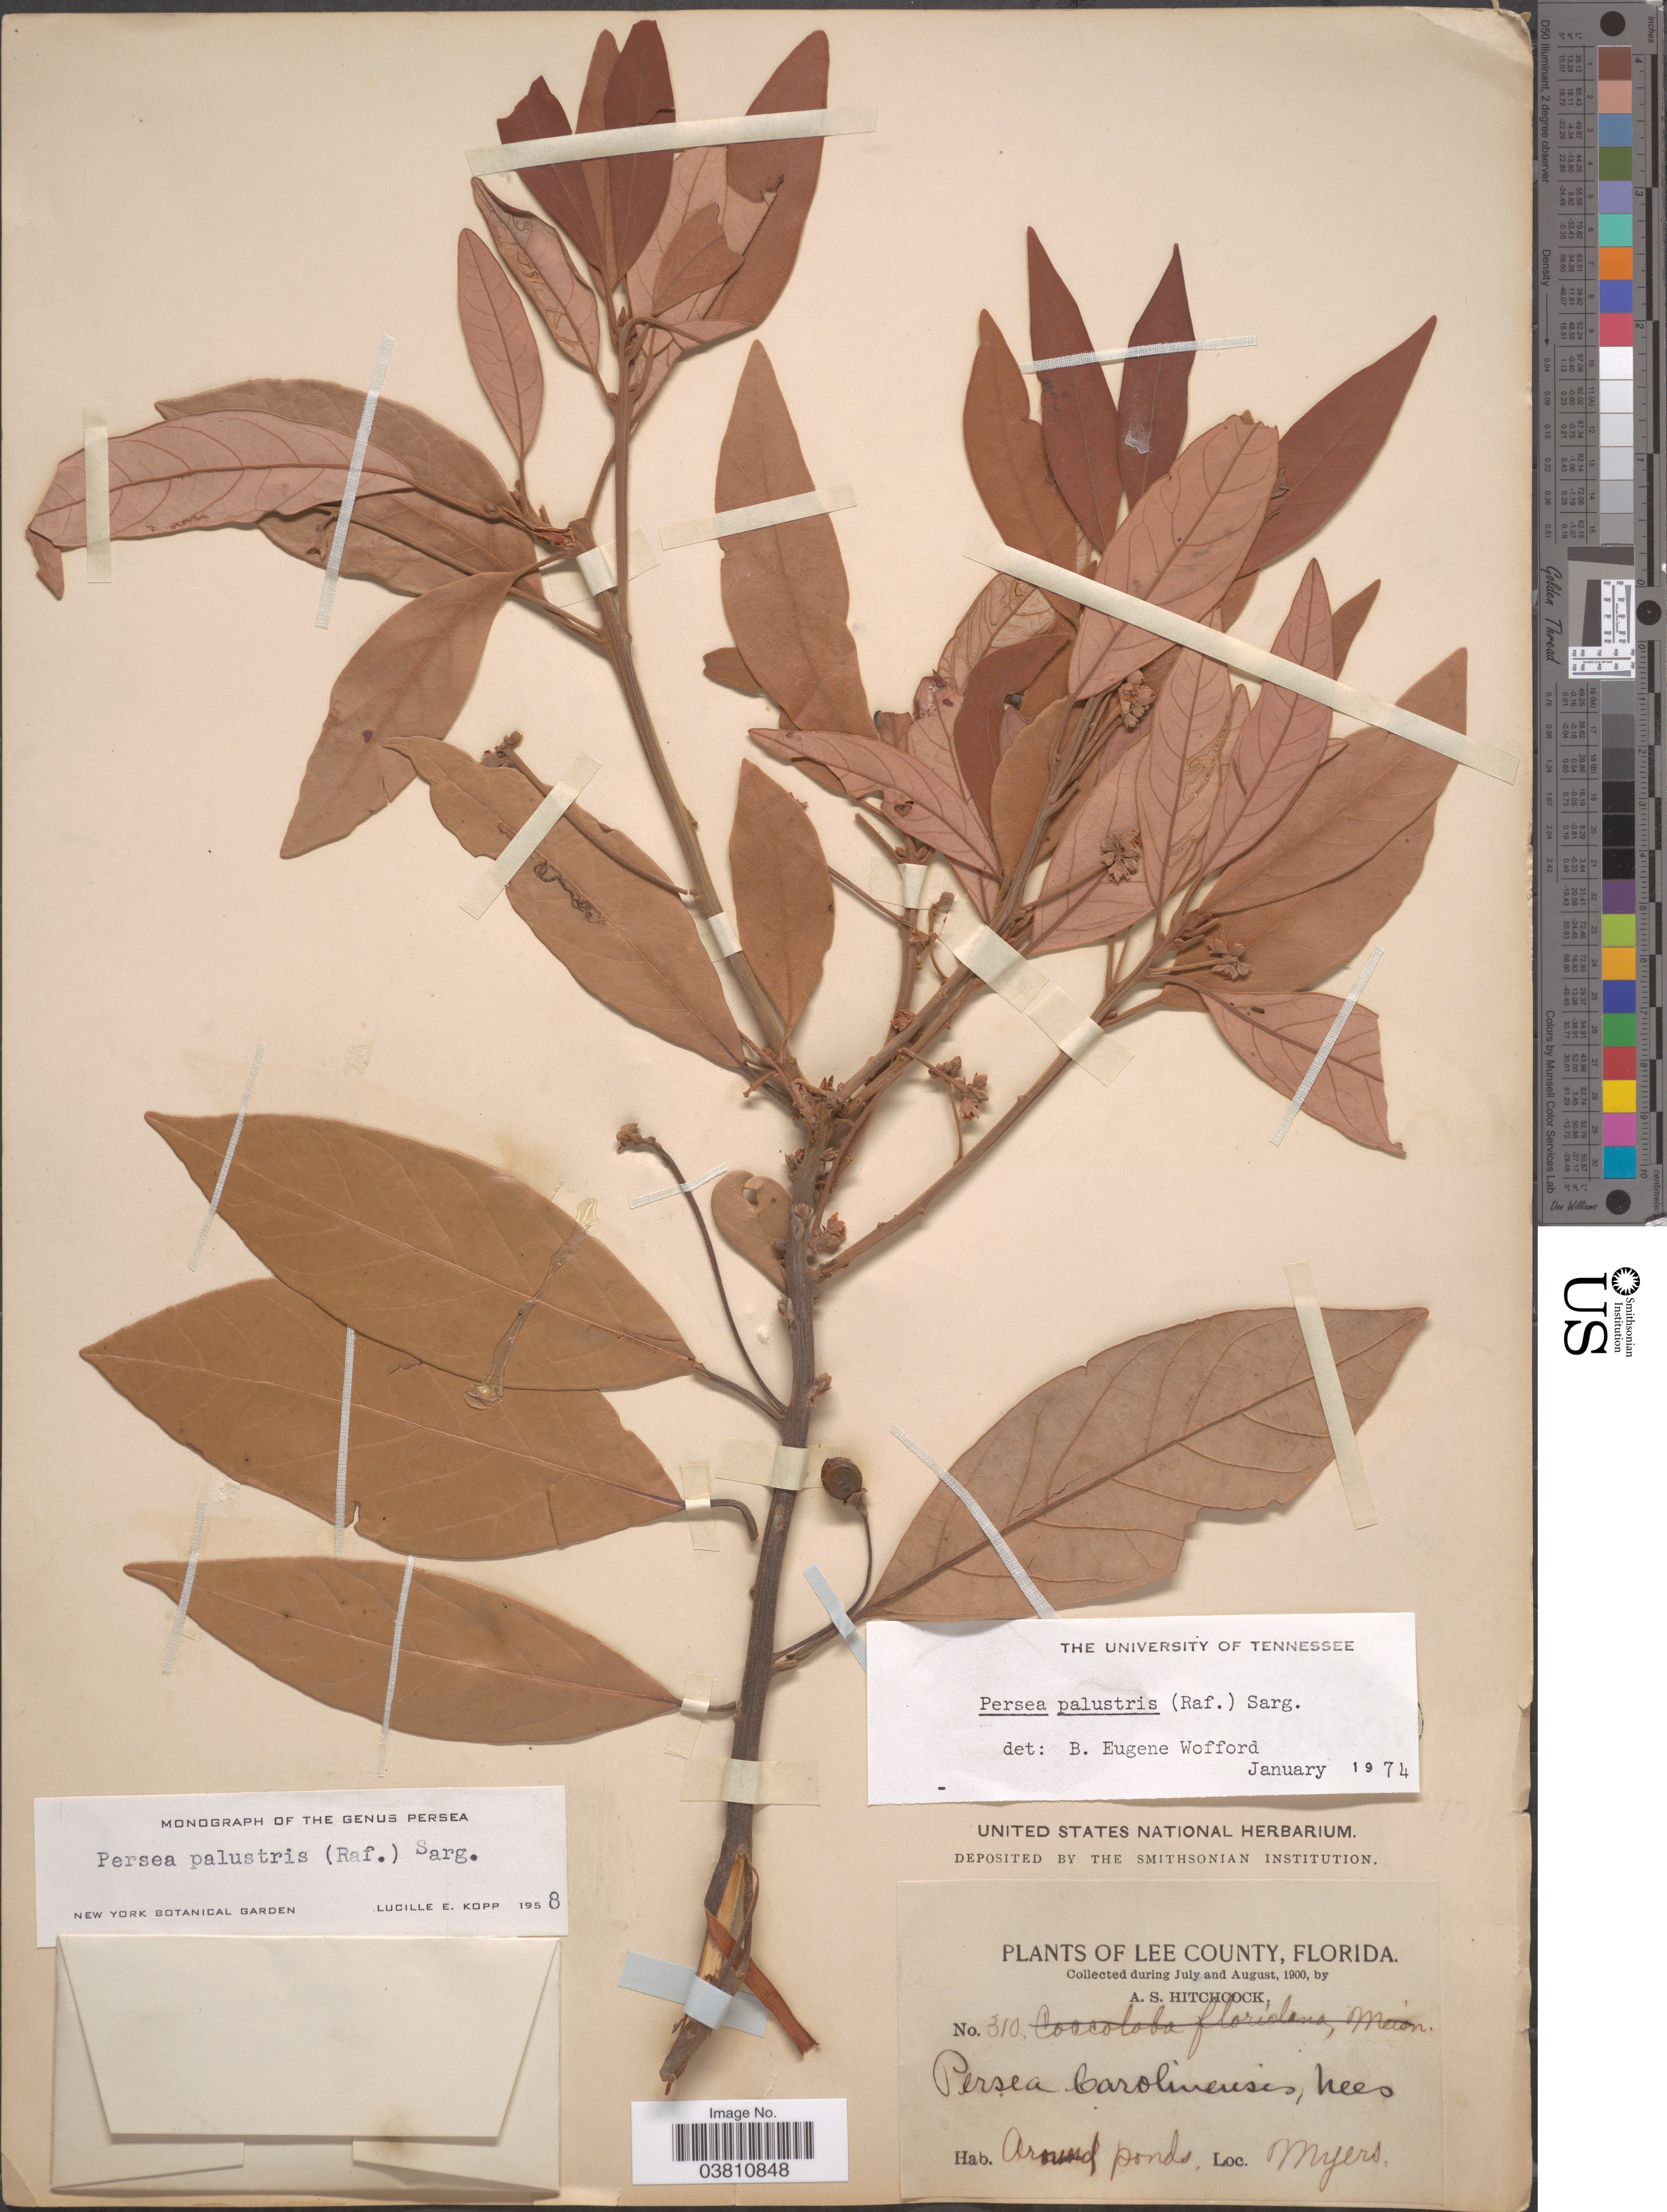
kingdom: Plantae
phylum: Tracheophyta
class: Magnoliopsida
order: Laurales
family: Lauraceae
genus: Persea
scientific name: Persea palustris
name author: (Raf.) Sarg.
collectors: A. S. Hitchcock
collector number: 310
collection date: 1900-07/1900-08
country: United States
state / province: Florida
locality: Lee County. Myers.